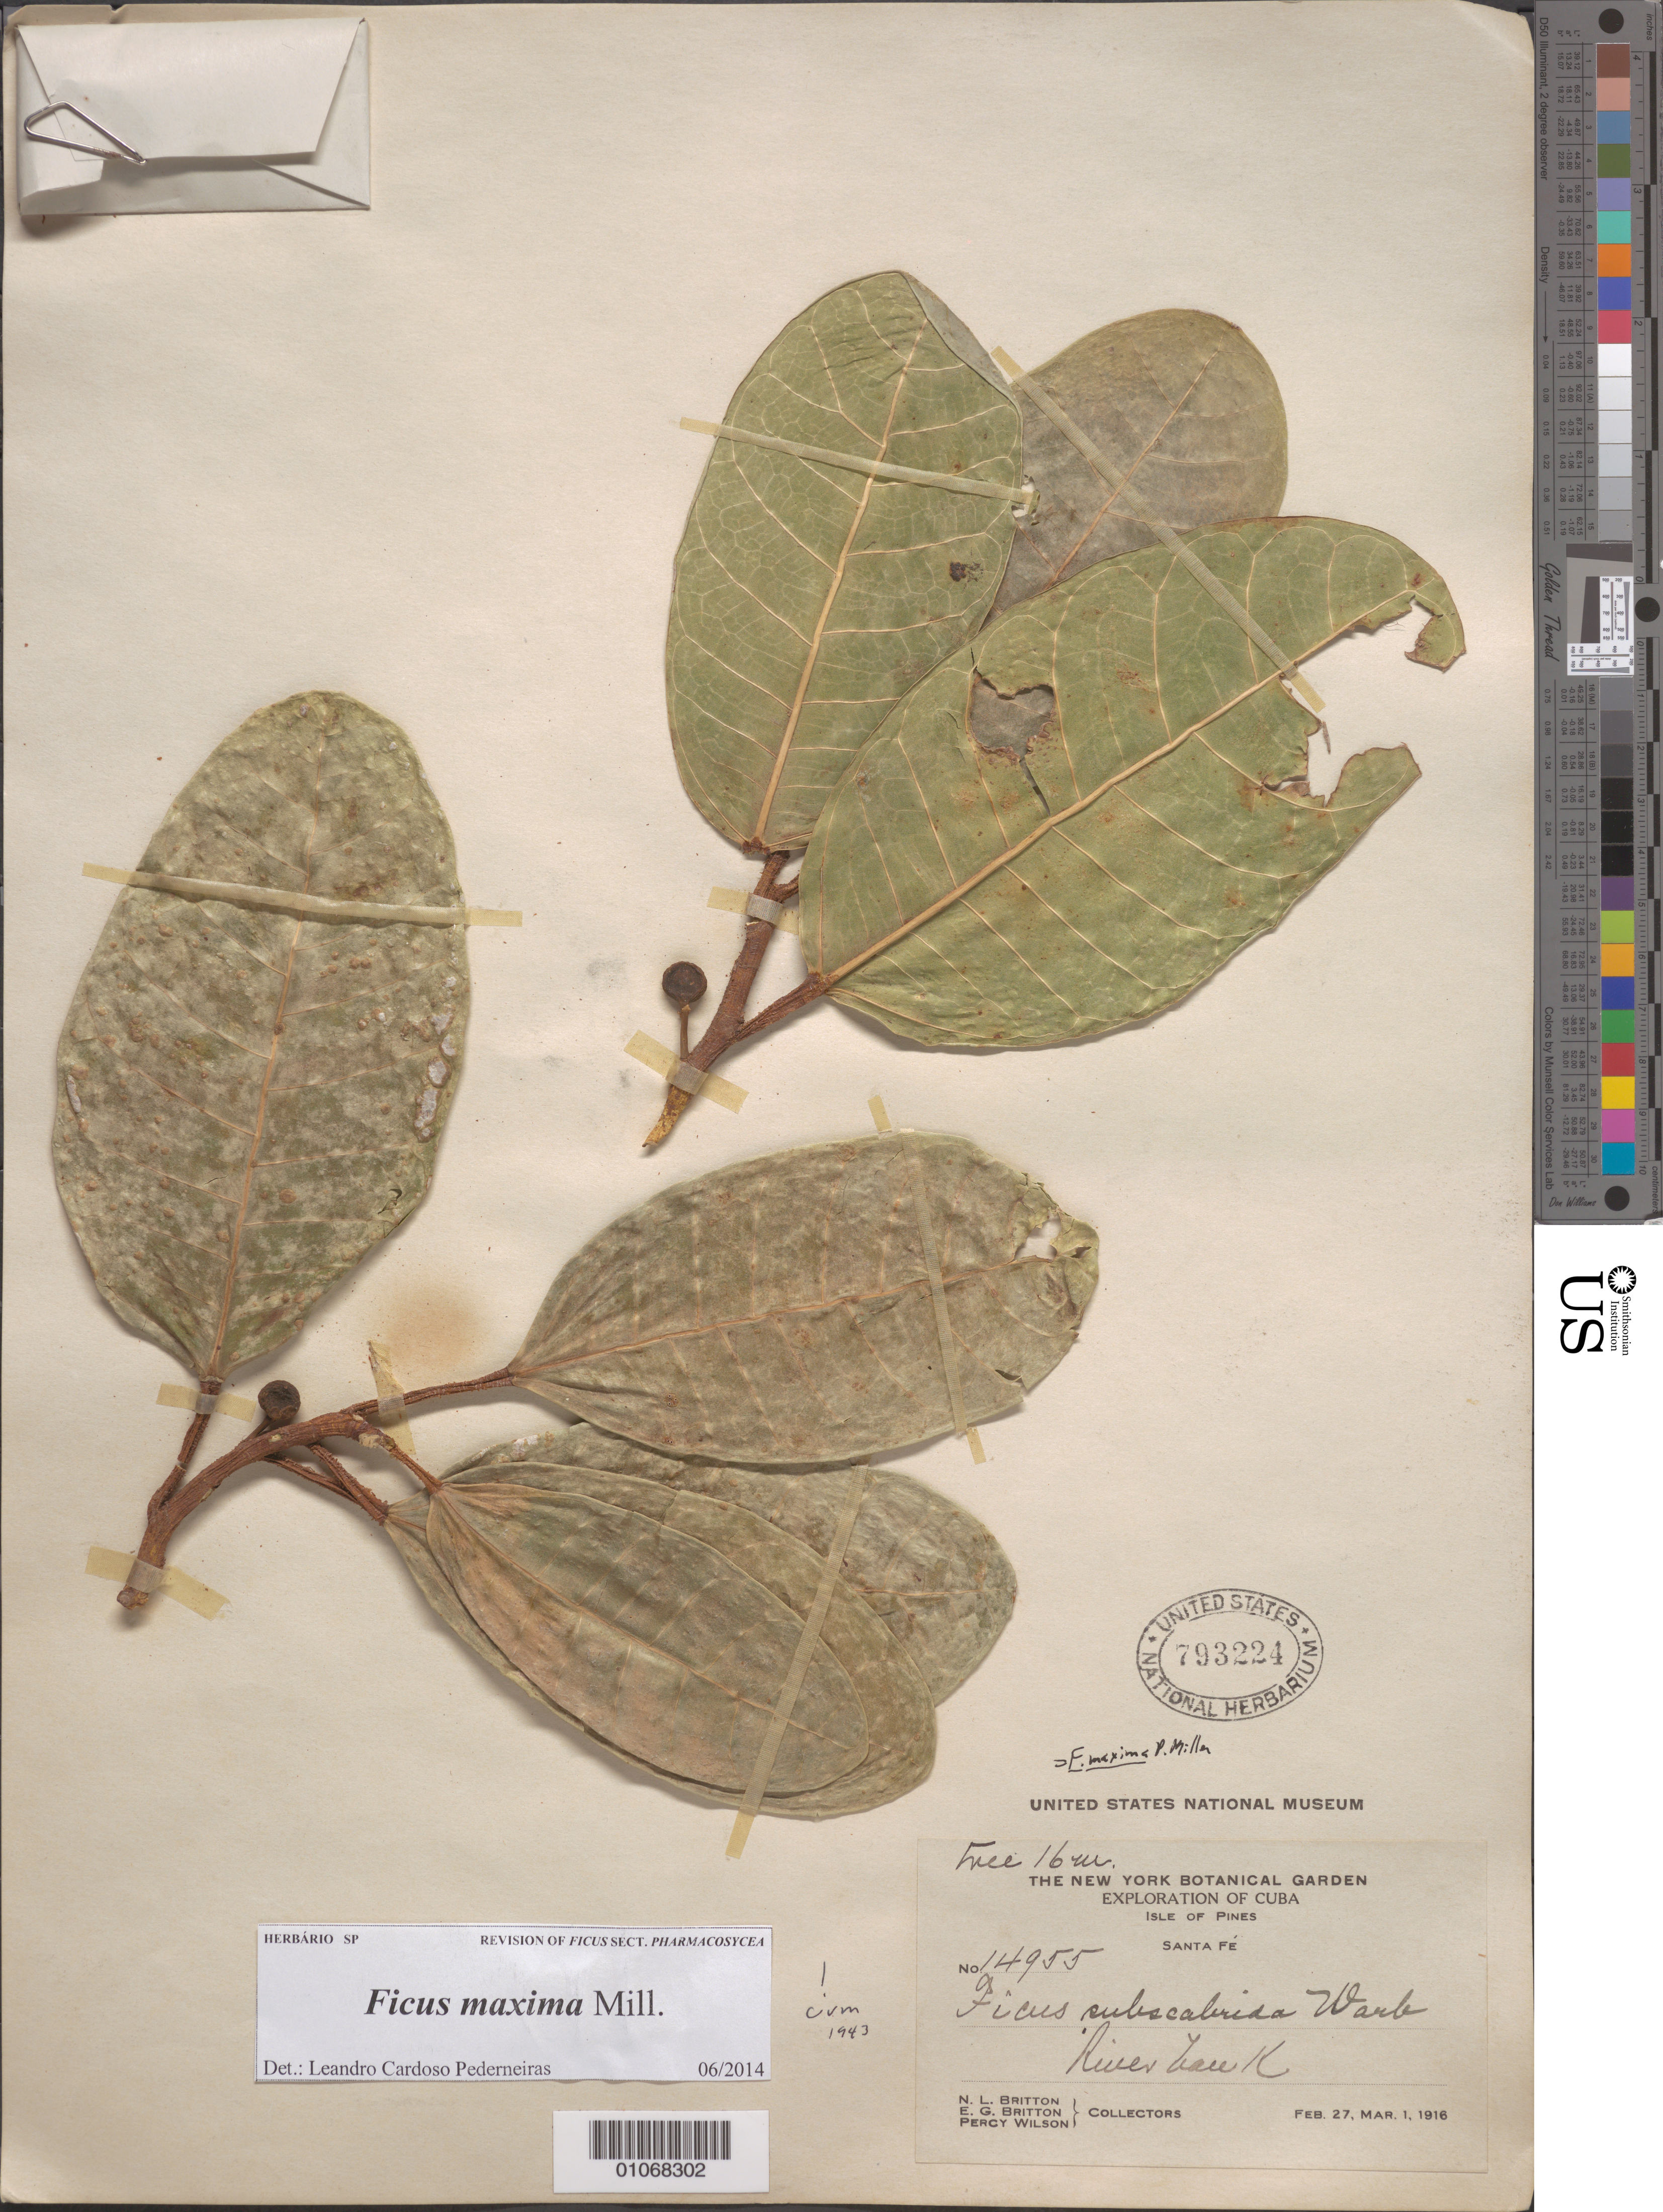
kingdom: Plantae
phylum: Tracheophyta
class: Magnoliopsida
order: Rosales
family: Moraceae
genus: Ficus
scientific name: Ficus maxima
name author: Mill.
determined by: Cardoso Pederneiras, L.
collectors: N. Britton, E. G. Britton & P. Wilson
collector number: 14955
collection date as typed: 27 Feb 1916 to 01 Mar 1916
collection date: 1916-02-27/1916-03-01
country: Cuba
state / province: Isla de La Juventud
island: Isla de la Juventud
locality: Isle of Pines, Santa Fe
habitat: River bank.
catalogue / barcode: US 793224